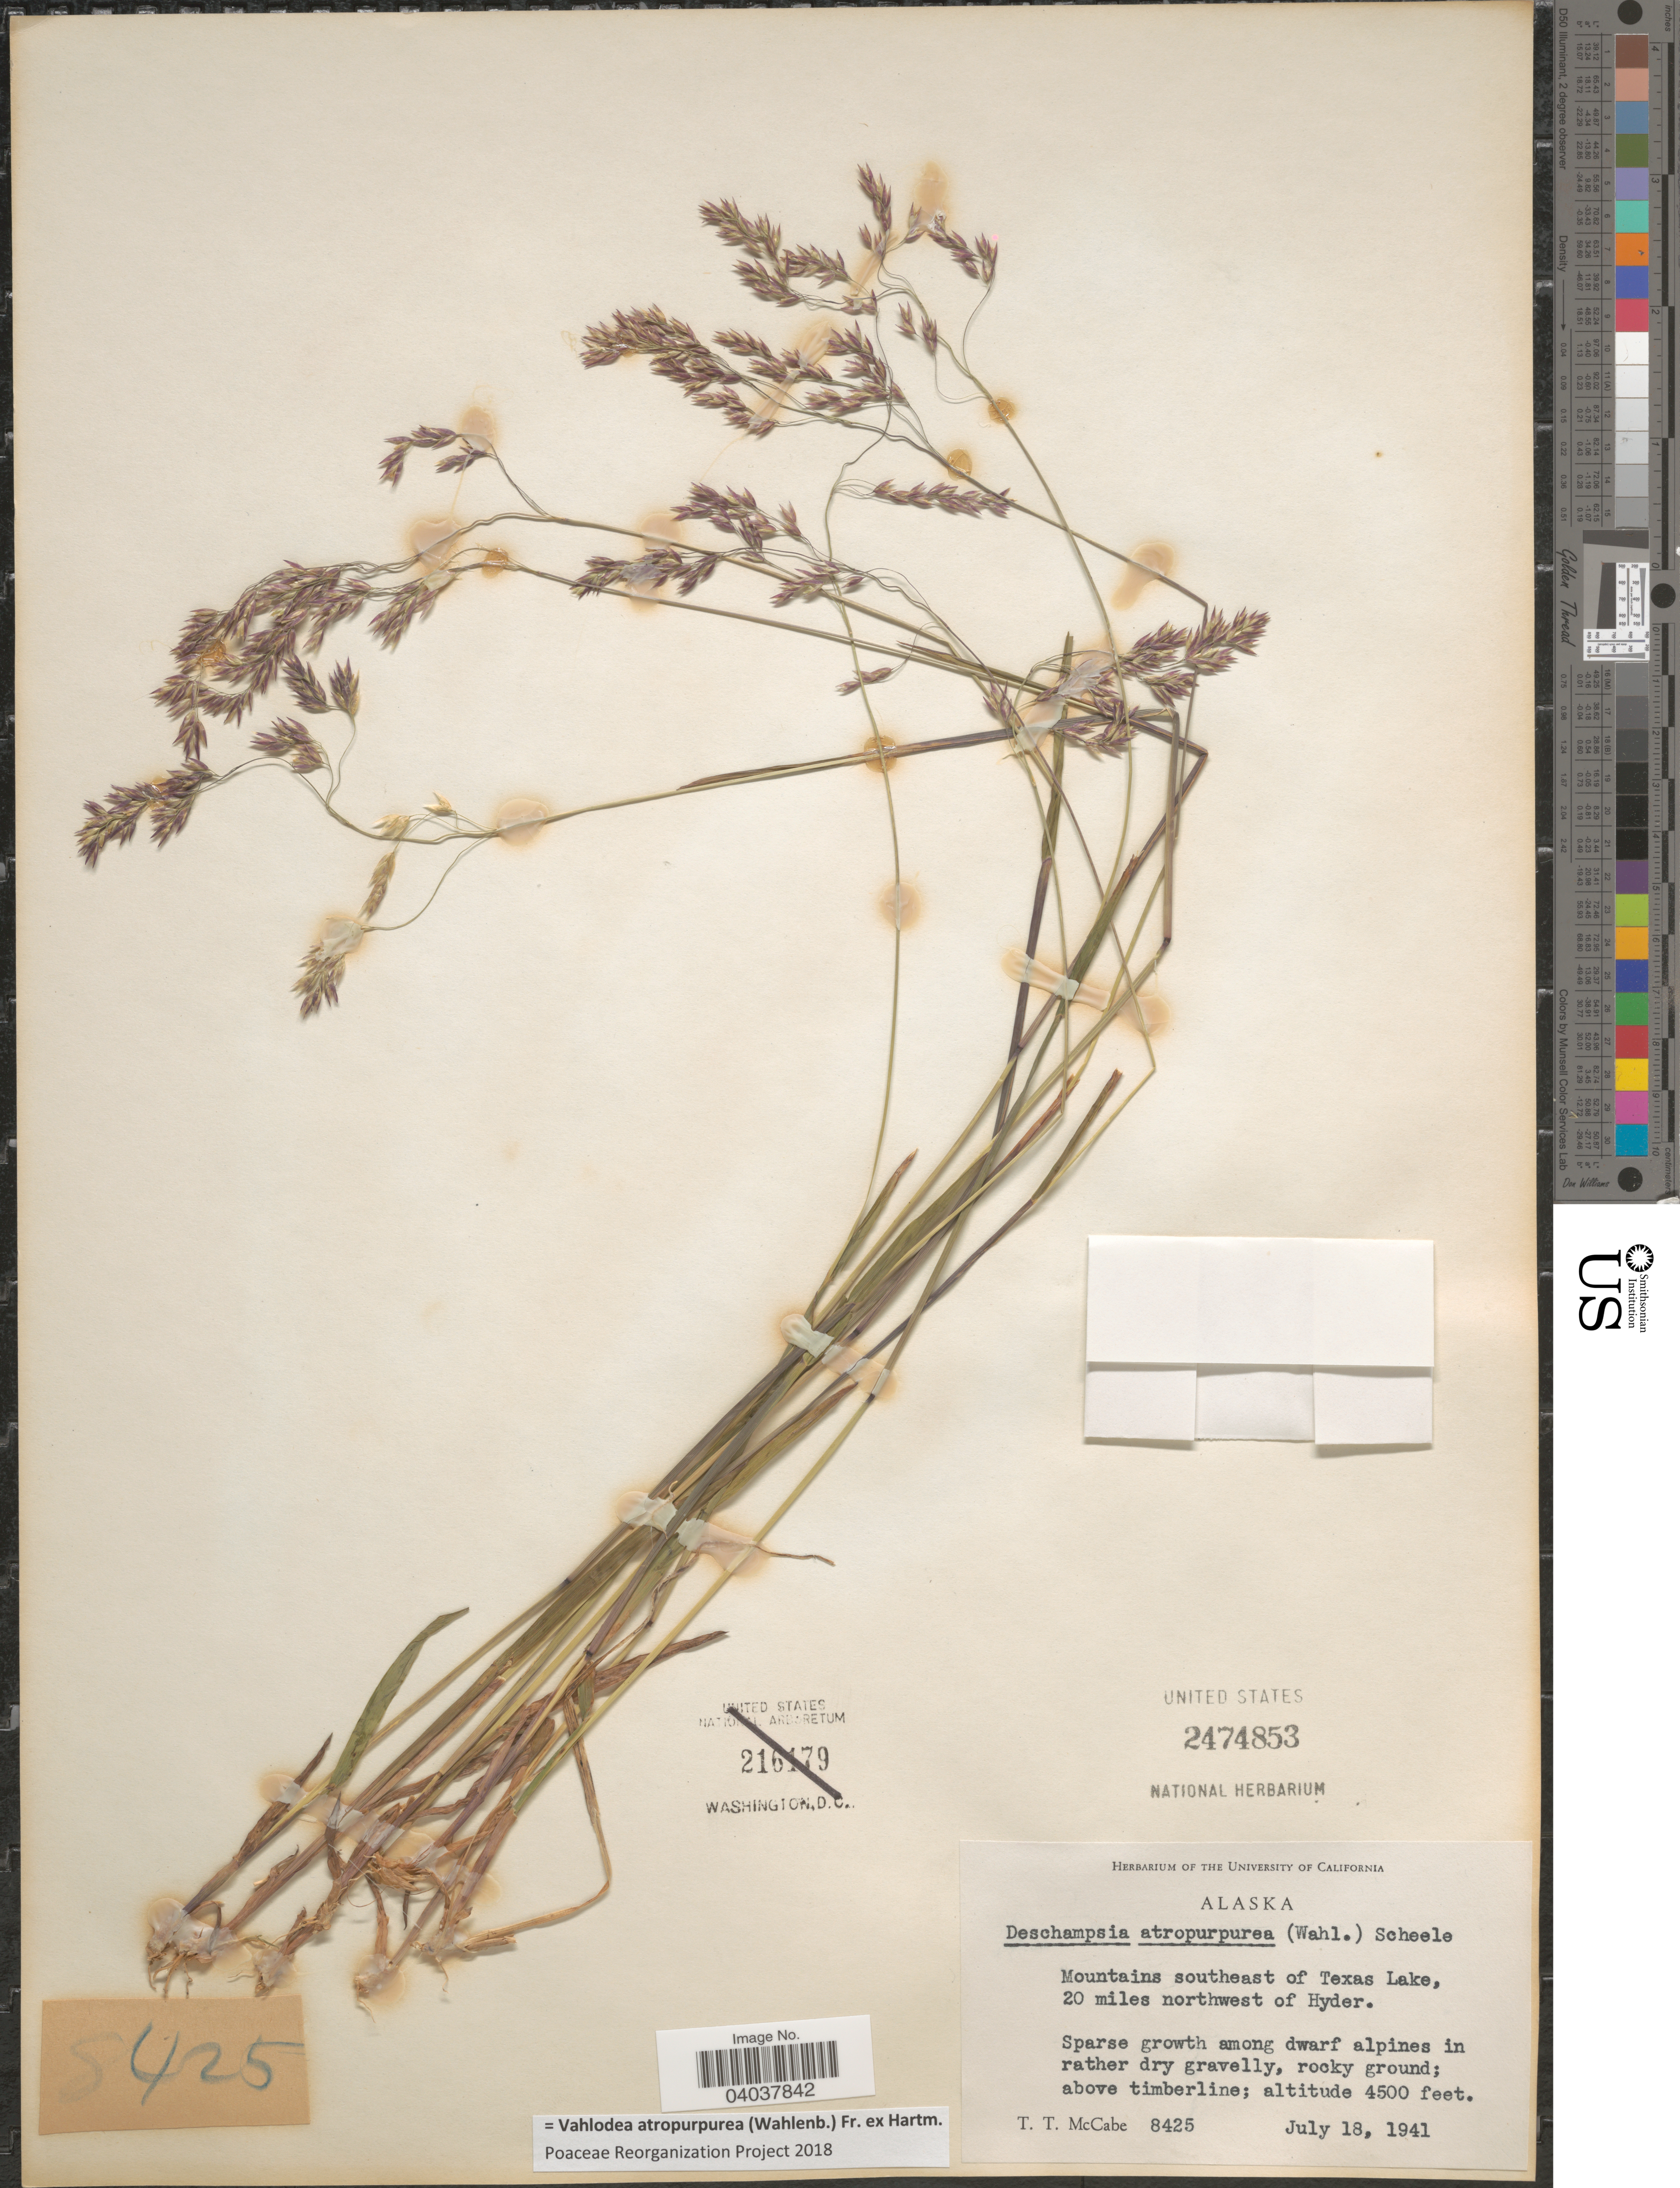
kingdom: Plantae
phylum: Tracheophyta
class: Liliopsida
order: Poales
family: Poaceae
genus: Vahlodea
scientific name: Vahlodea atropurpurea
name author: (Wahlenb.) Fr. ex Hartm.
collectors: T. McCabe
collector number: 8425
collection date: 1941-07-18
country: United States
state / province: Alaska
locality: Mountains southeast of Texas Lake, 20 miles northwest of Hyder.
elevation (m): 1372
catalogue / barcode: US 2474853